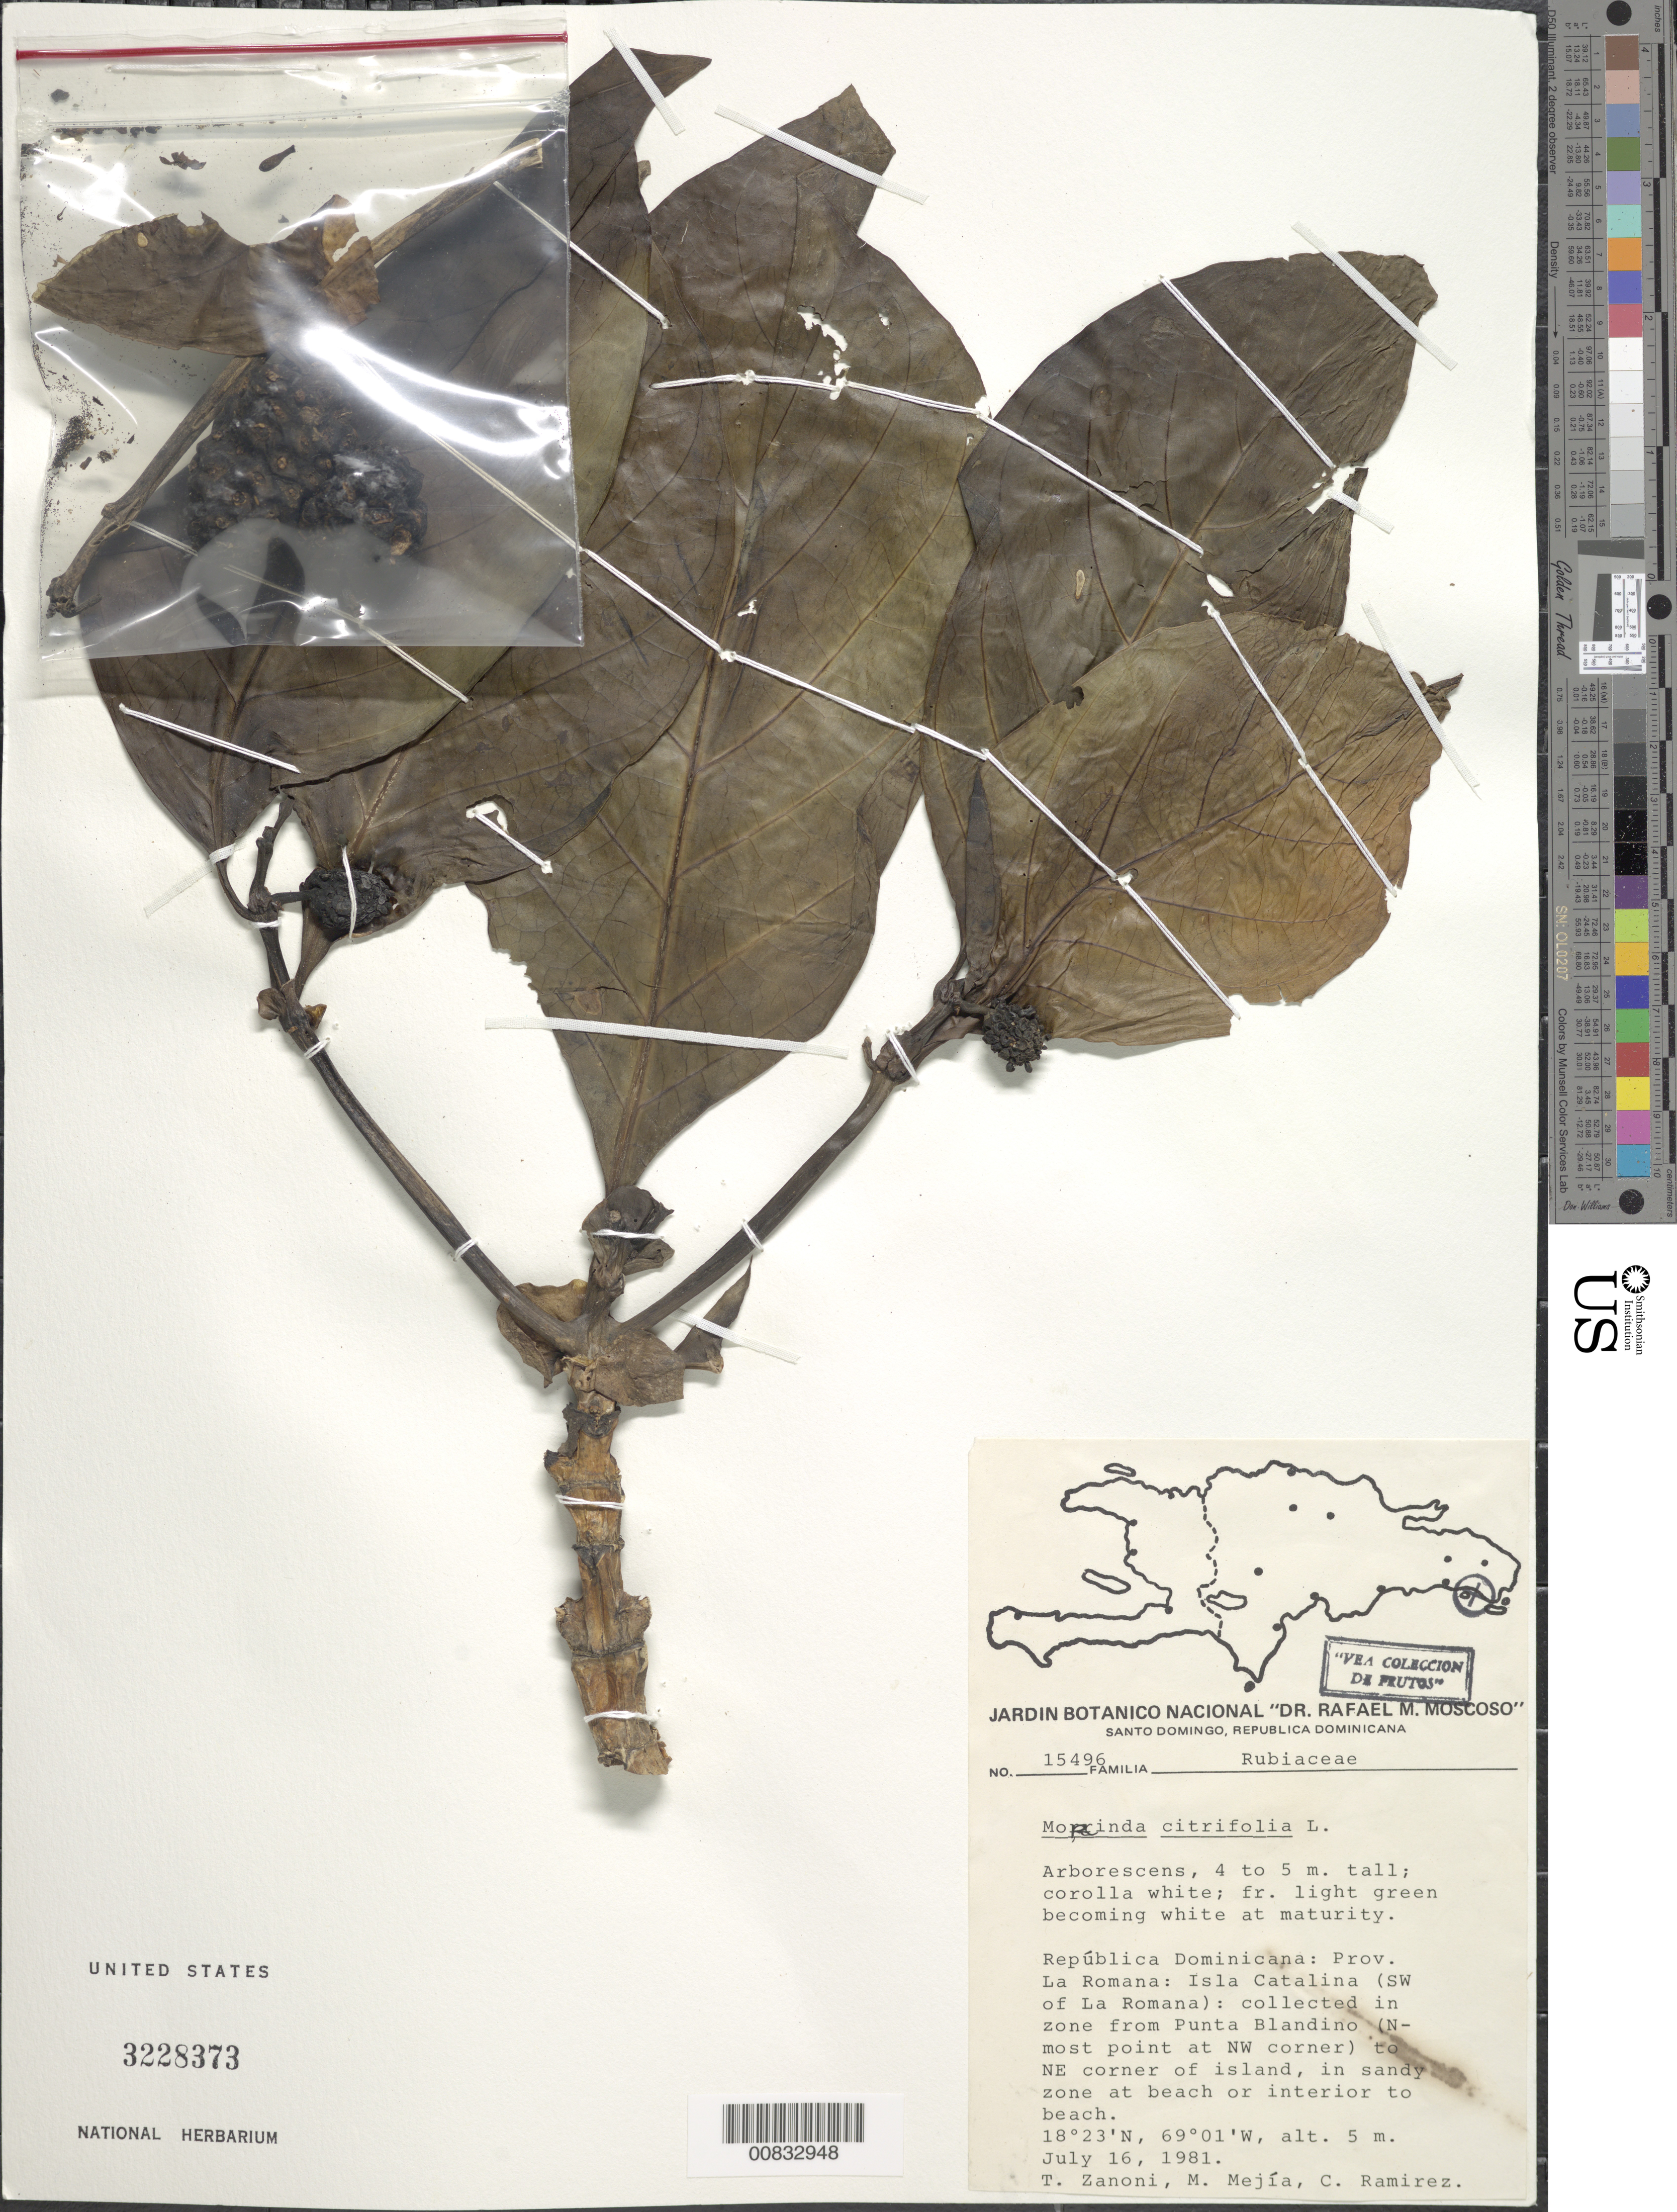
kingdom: Plantae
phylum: Tracheophyta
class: Magnoliopsida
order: Gentianales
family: Rubiaceae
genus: Morinda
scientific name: Morinda citrifolia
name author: L.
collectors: T. A. Zanoni, M. Mejia & C. Ramirez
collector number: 15496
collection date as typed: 16 Jul 1981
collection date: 1981-07-16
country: Dominican Republic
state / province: La Romana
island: Isla Catalina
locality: SW of La Romana, in zone from Punta Blandino (N-most point at NW corner) to NE corner of island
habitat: In sandy zone at beach or interior to beach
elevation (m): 5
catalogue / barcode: US 3228373